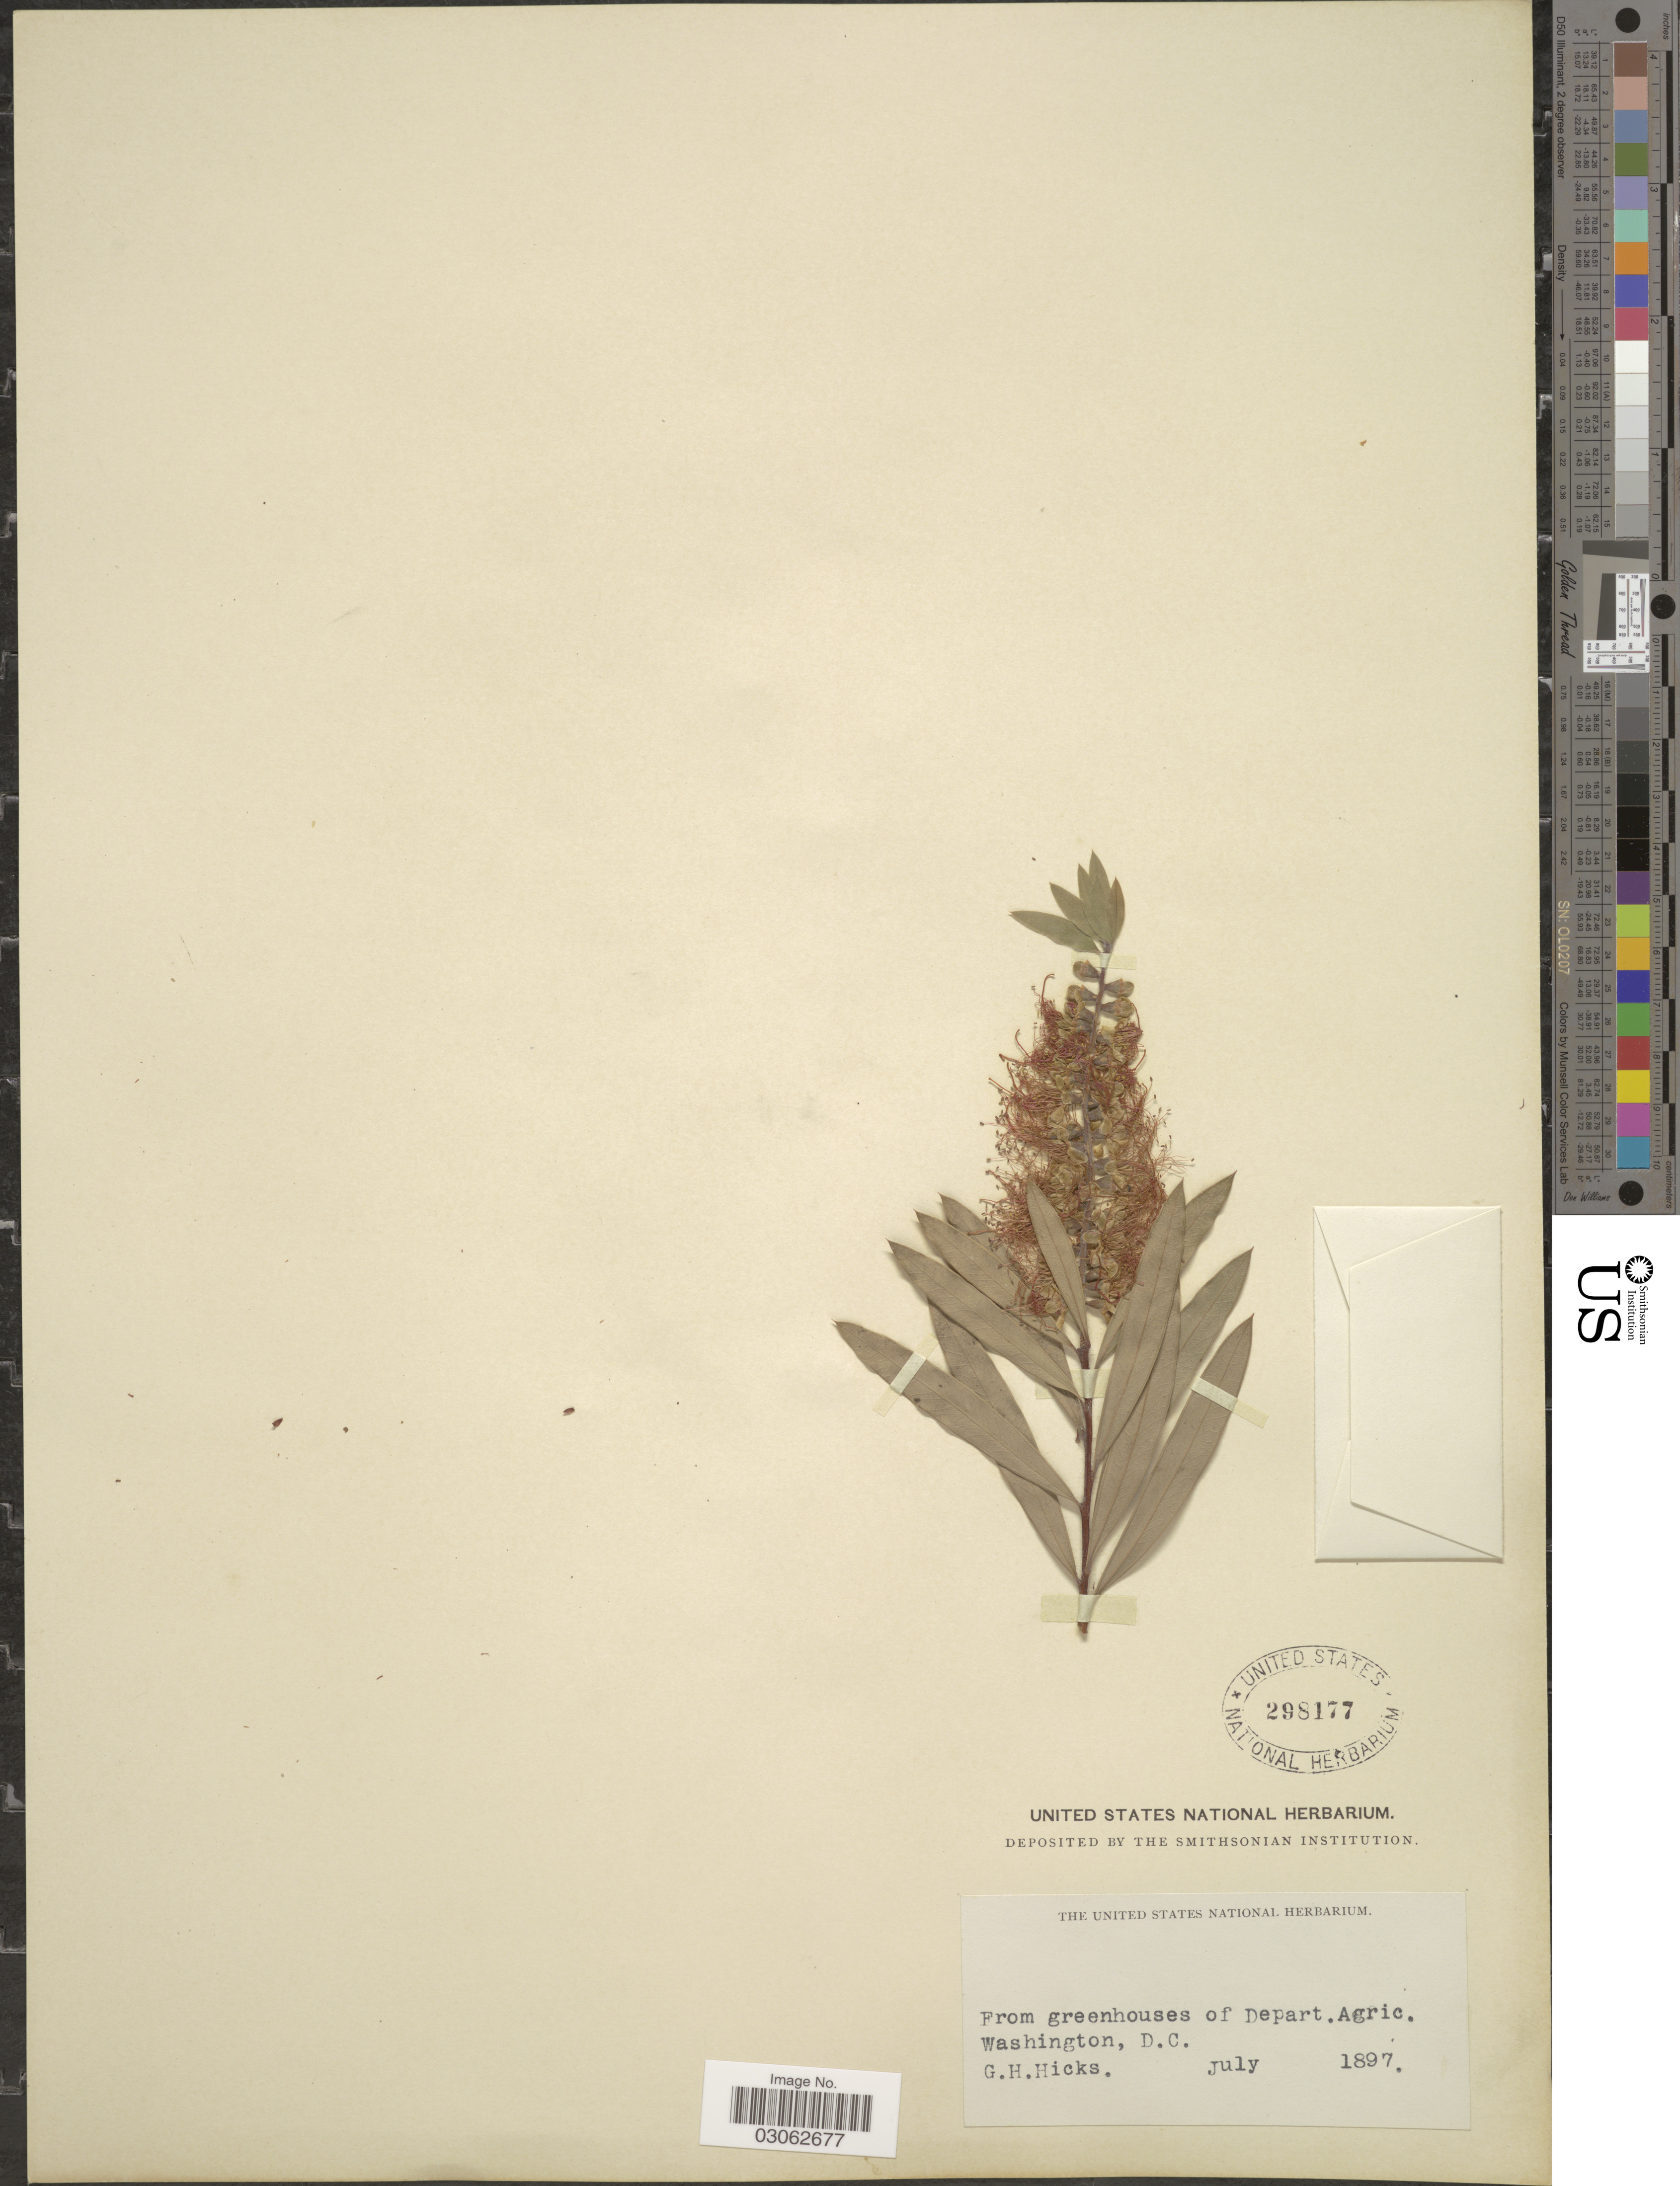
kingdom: Plantae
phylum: Tracheophyta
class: Magnoliopsida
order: Myrtales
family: Myrtaceae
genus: Callistemon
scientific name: Callistemon sp.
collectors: G. Hicks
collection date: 1897-07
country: United States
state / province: District of Columbia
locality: From greenhouses of Depart. Agric. Washington, D.C.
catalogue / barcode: US 298177